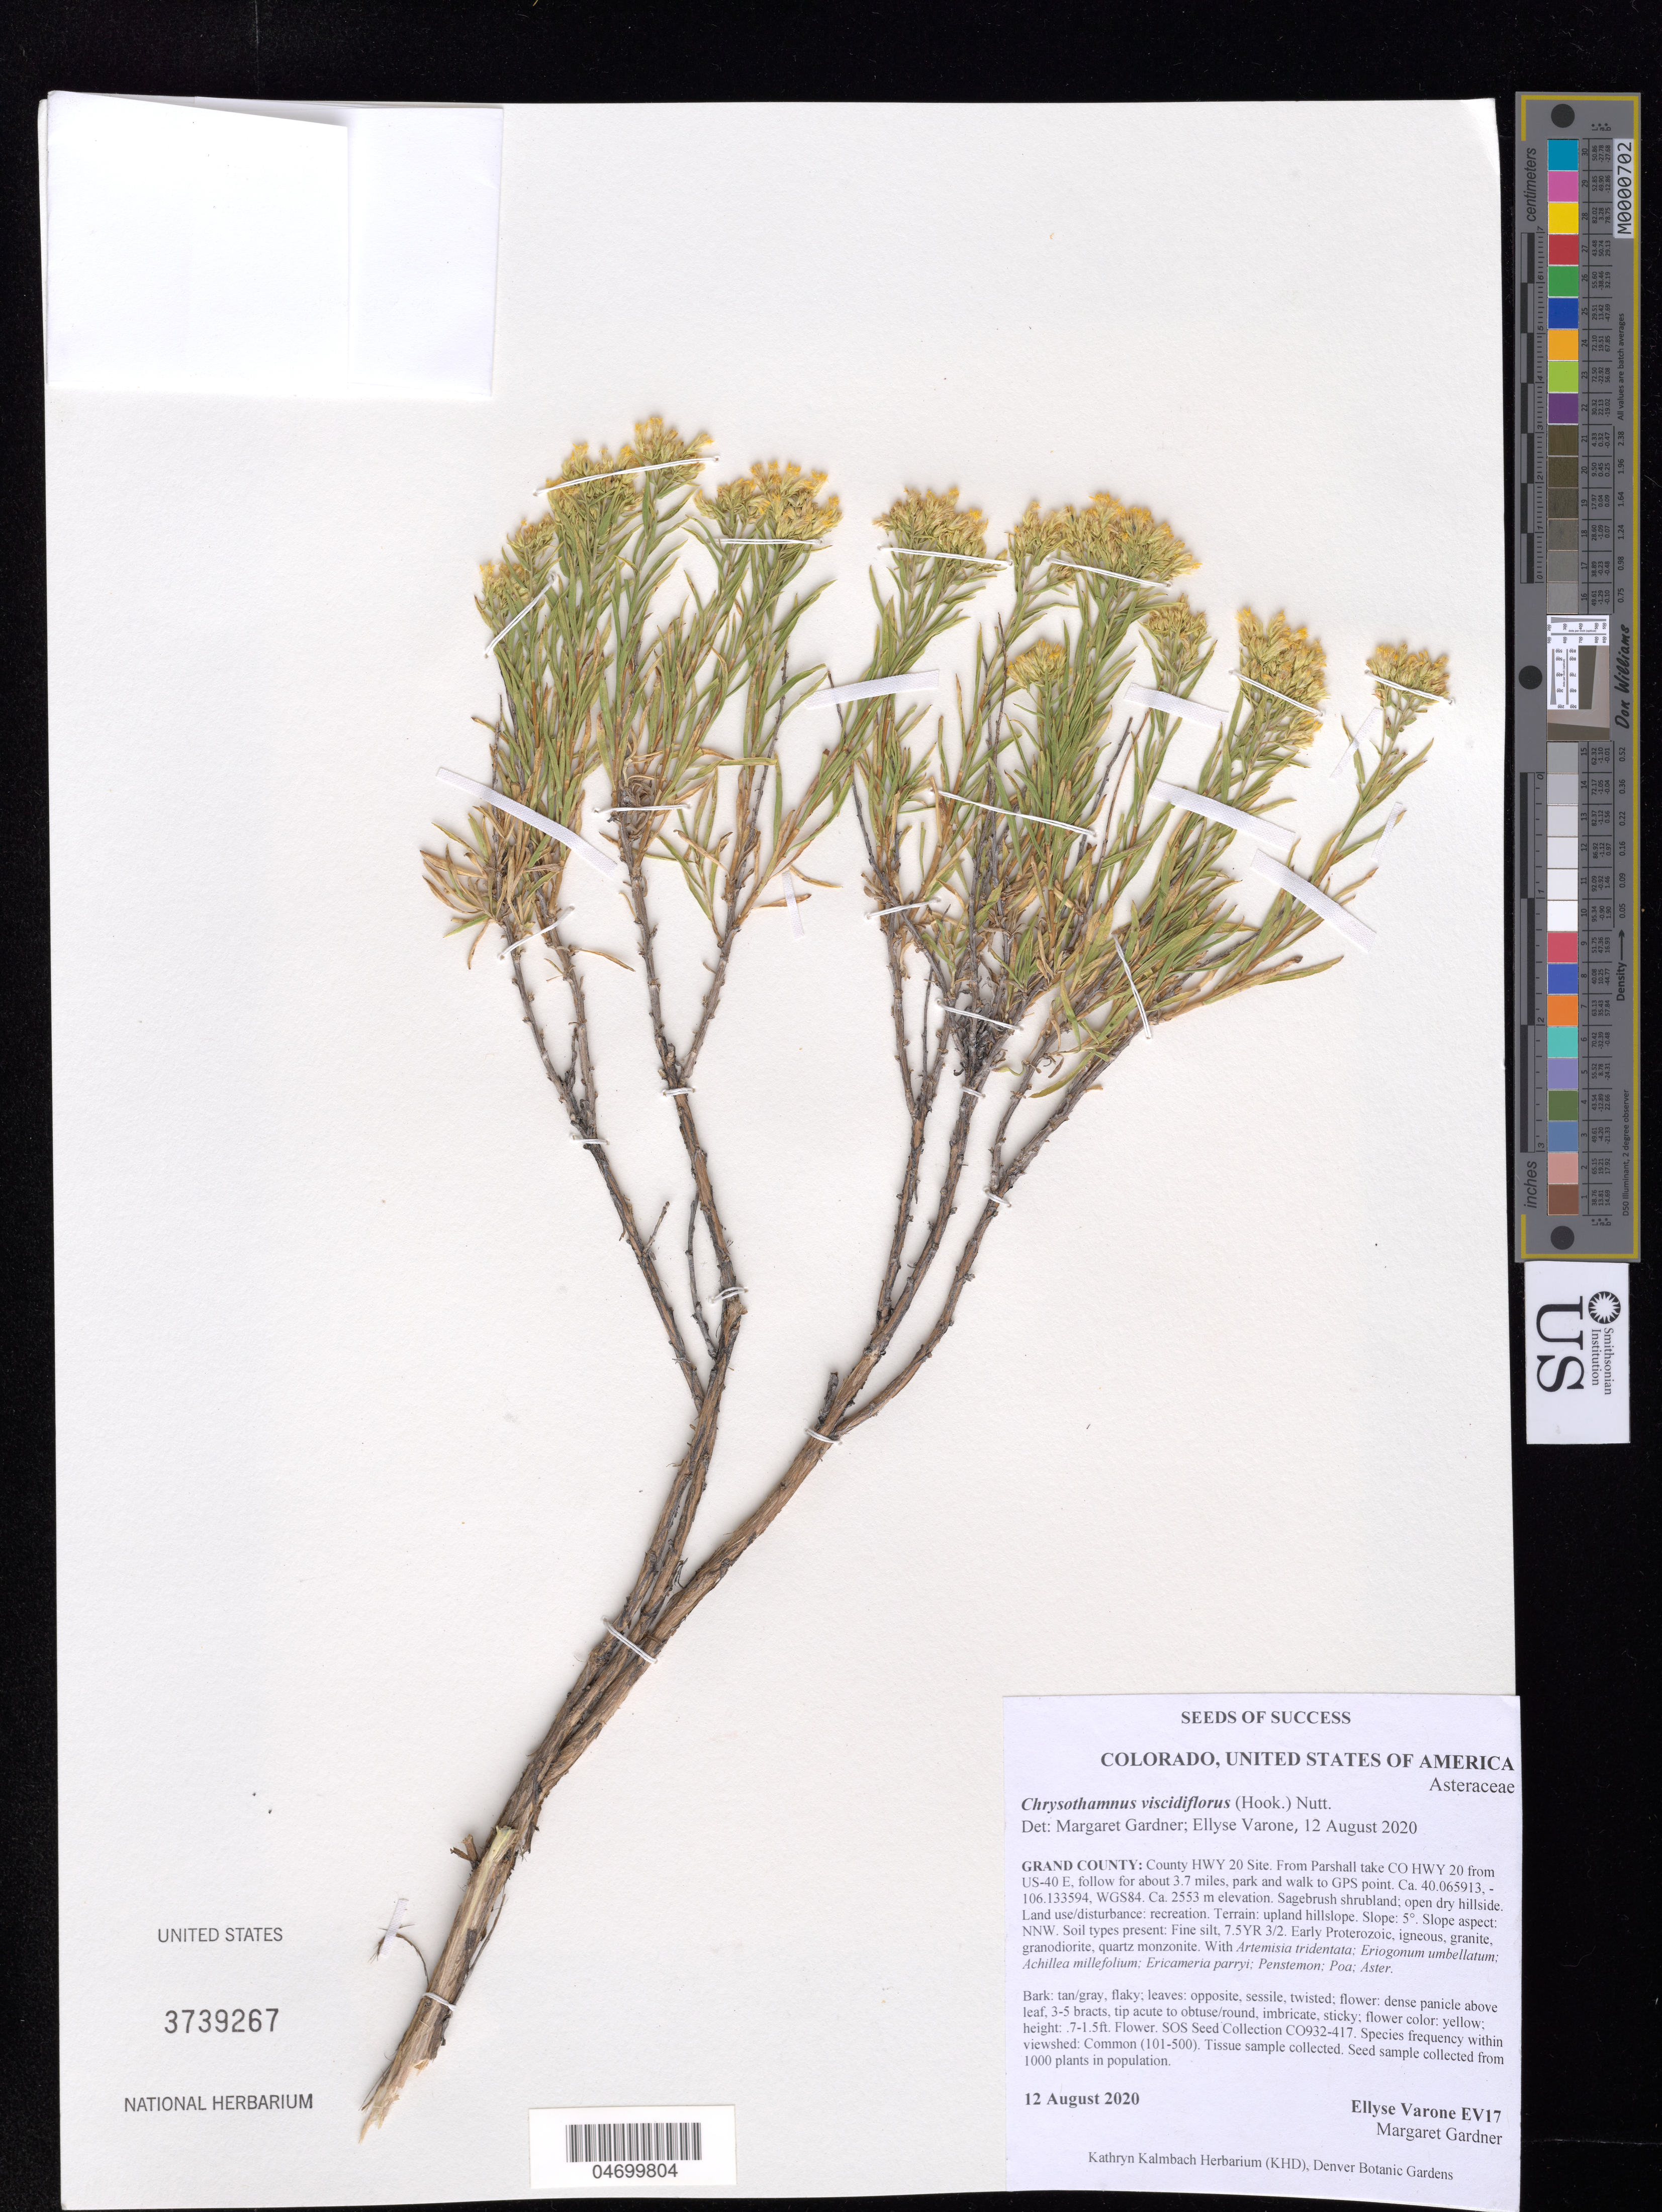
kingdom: Plantae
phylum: Tracheophyta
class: Magnoliopsida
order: Asterales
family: Asteraceae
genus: Chrysothamnus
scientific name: Chrysothamnus viscidiflorus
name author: (Hook.) Nutt.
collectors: E. Varone & M. Gardner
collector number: EV17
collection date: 2020-08-12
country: United States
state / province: Colorado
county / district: Grand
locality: County Hwy 20 Site.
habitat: Sagebrush shrubland, open dry hillside. Fine silt soil. With Poa, Aster, Penstemon, Artemisia tridentata, etc.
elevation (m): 2553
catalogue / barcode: US 3739267